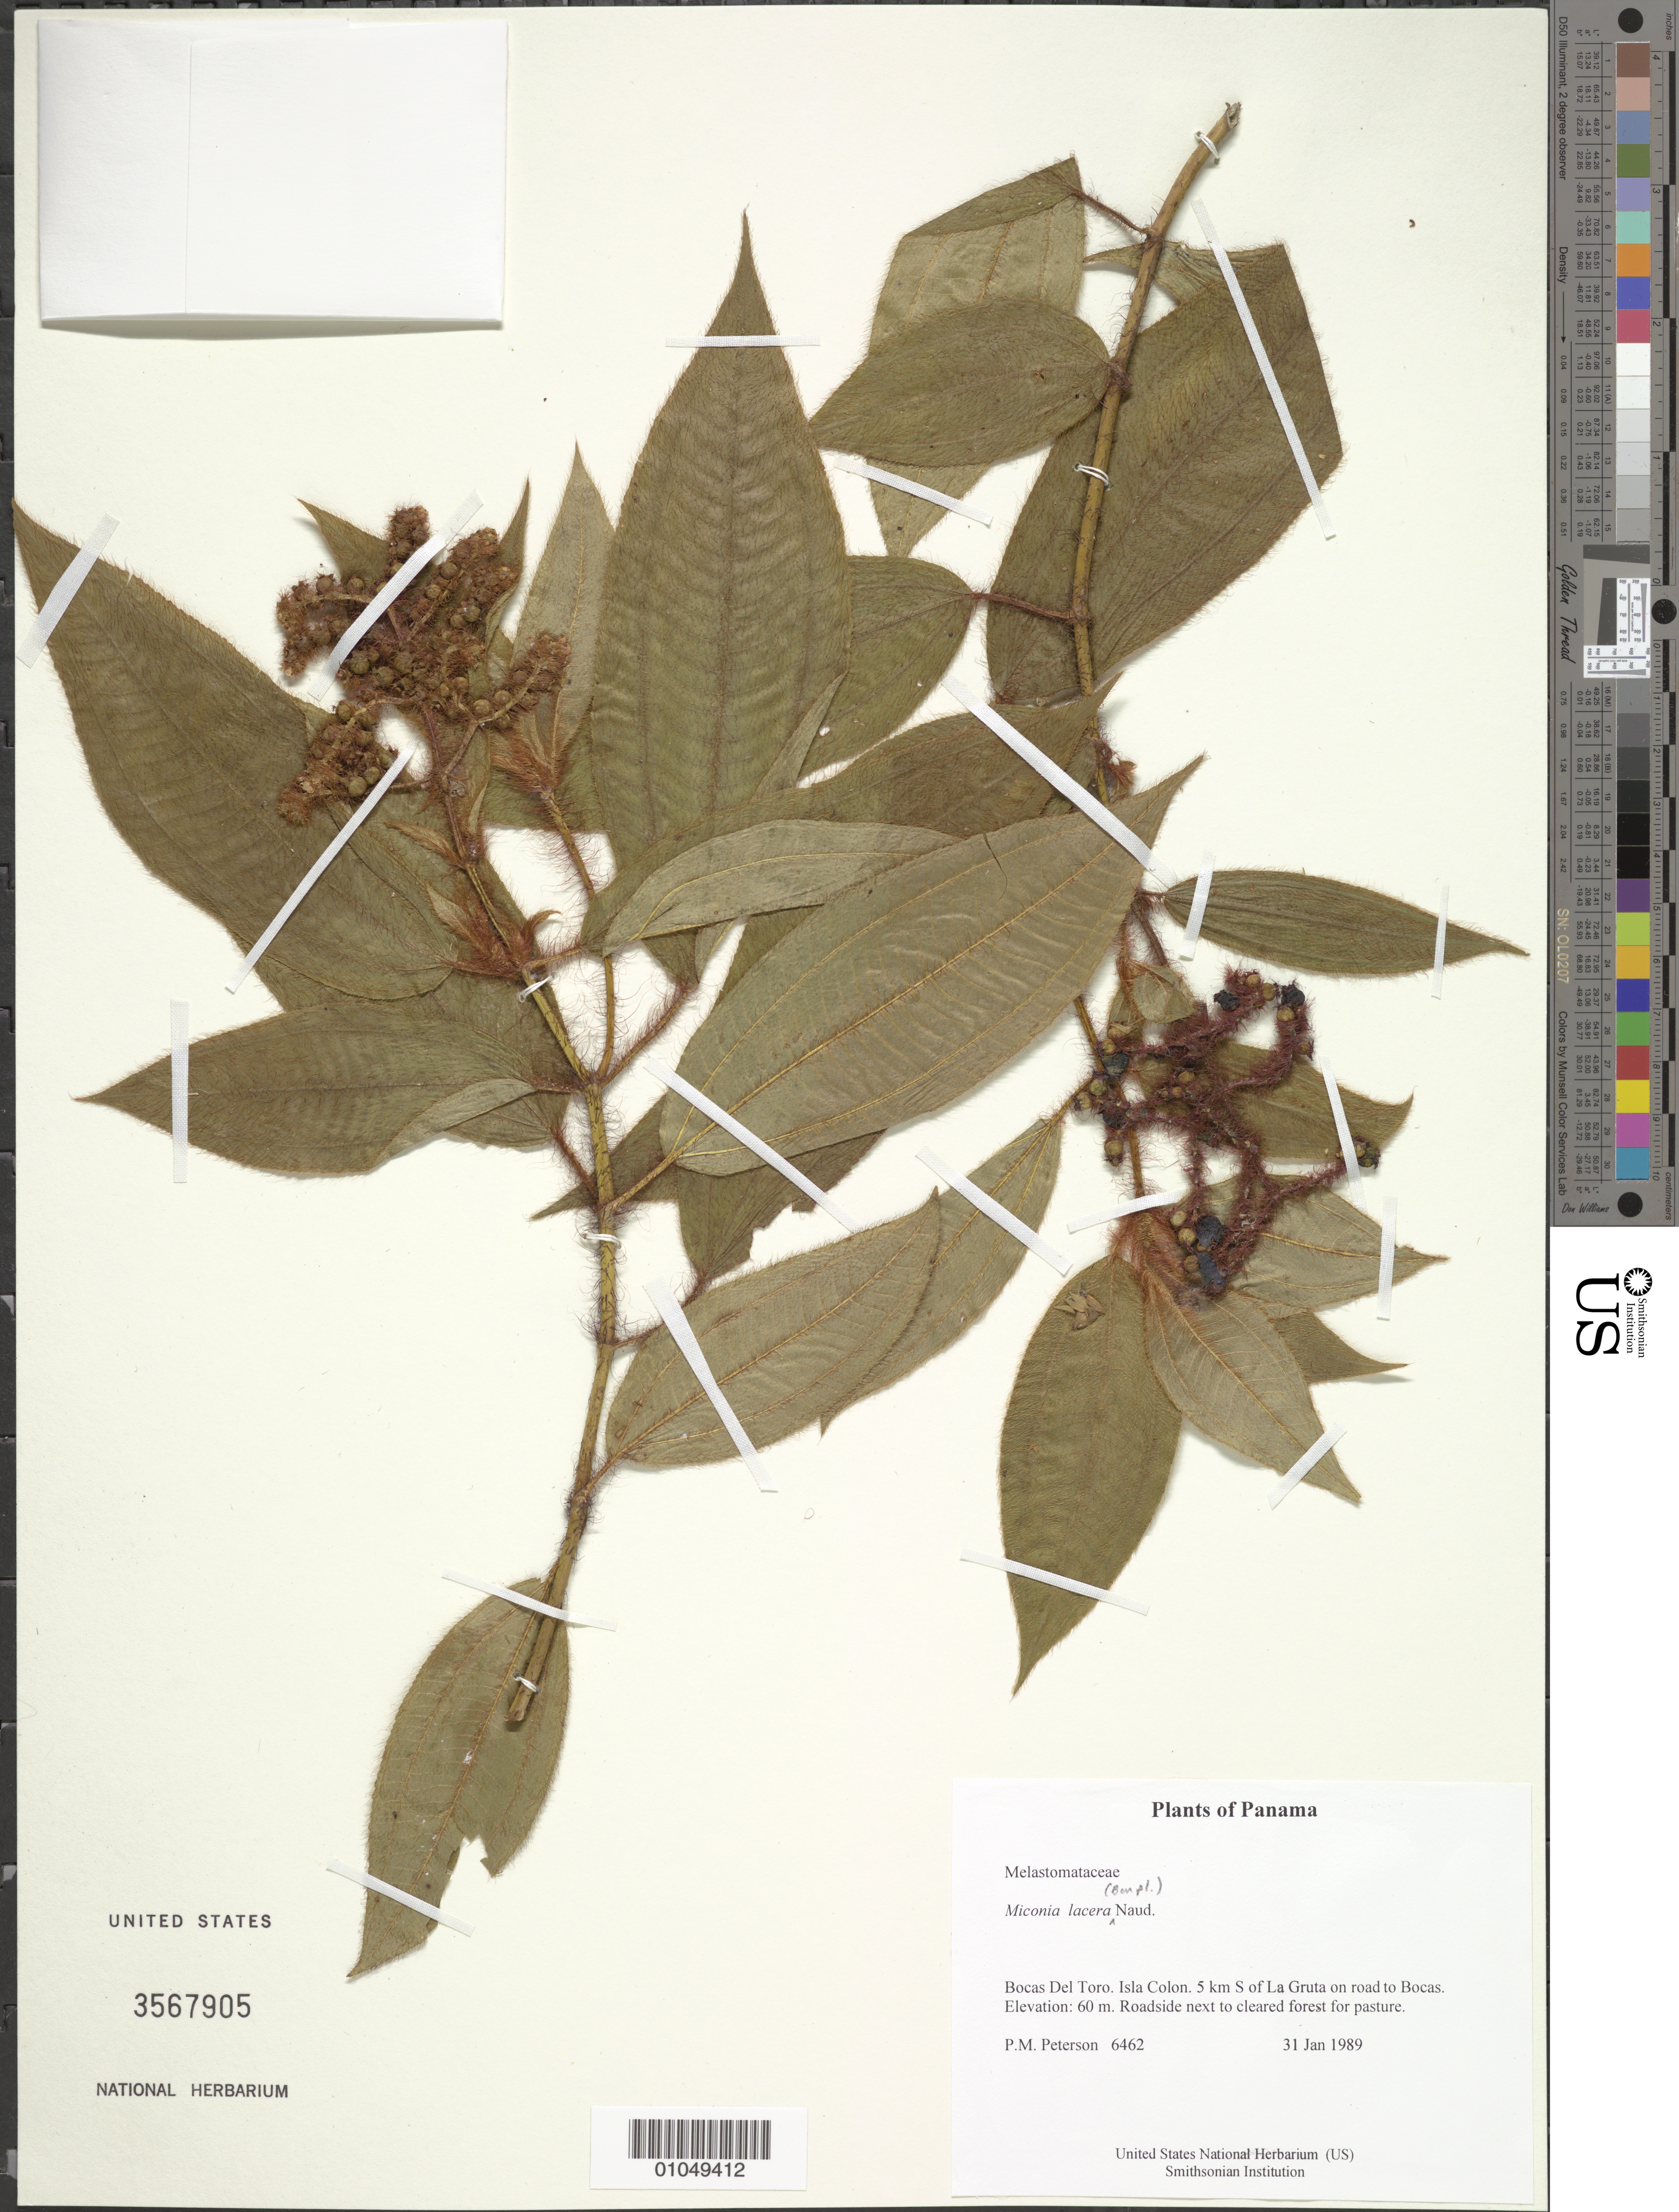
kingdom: Plantae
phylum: Tracheophyta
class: Magnoliopsida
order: Myrtales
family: Melastomataceae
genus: Miconia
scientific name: Miconia lacera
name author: (Bonpl.) Naudin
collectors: P. M. Peterson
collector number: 06462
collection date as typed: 31 Jan 1989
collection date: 1989-01-31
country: Panama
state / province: Bocas del Toro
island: Colón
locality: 5 km S of La Gruta on road to Bocas.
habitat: Roadside next to cleared forest for pasture.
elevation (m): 60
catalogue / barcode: US 3567905